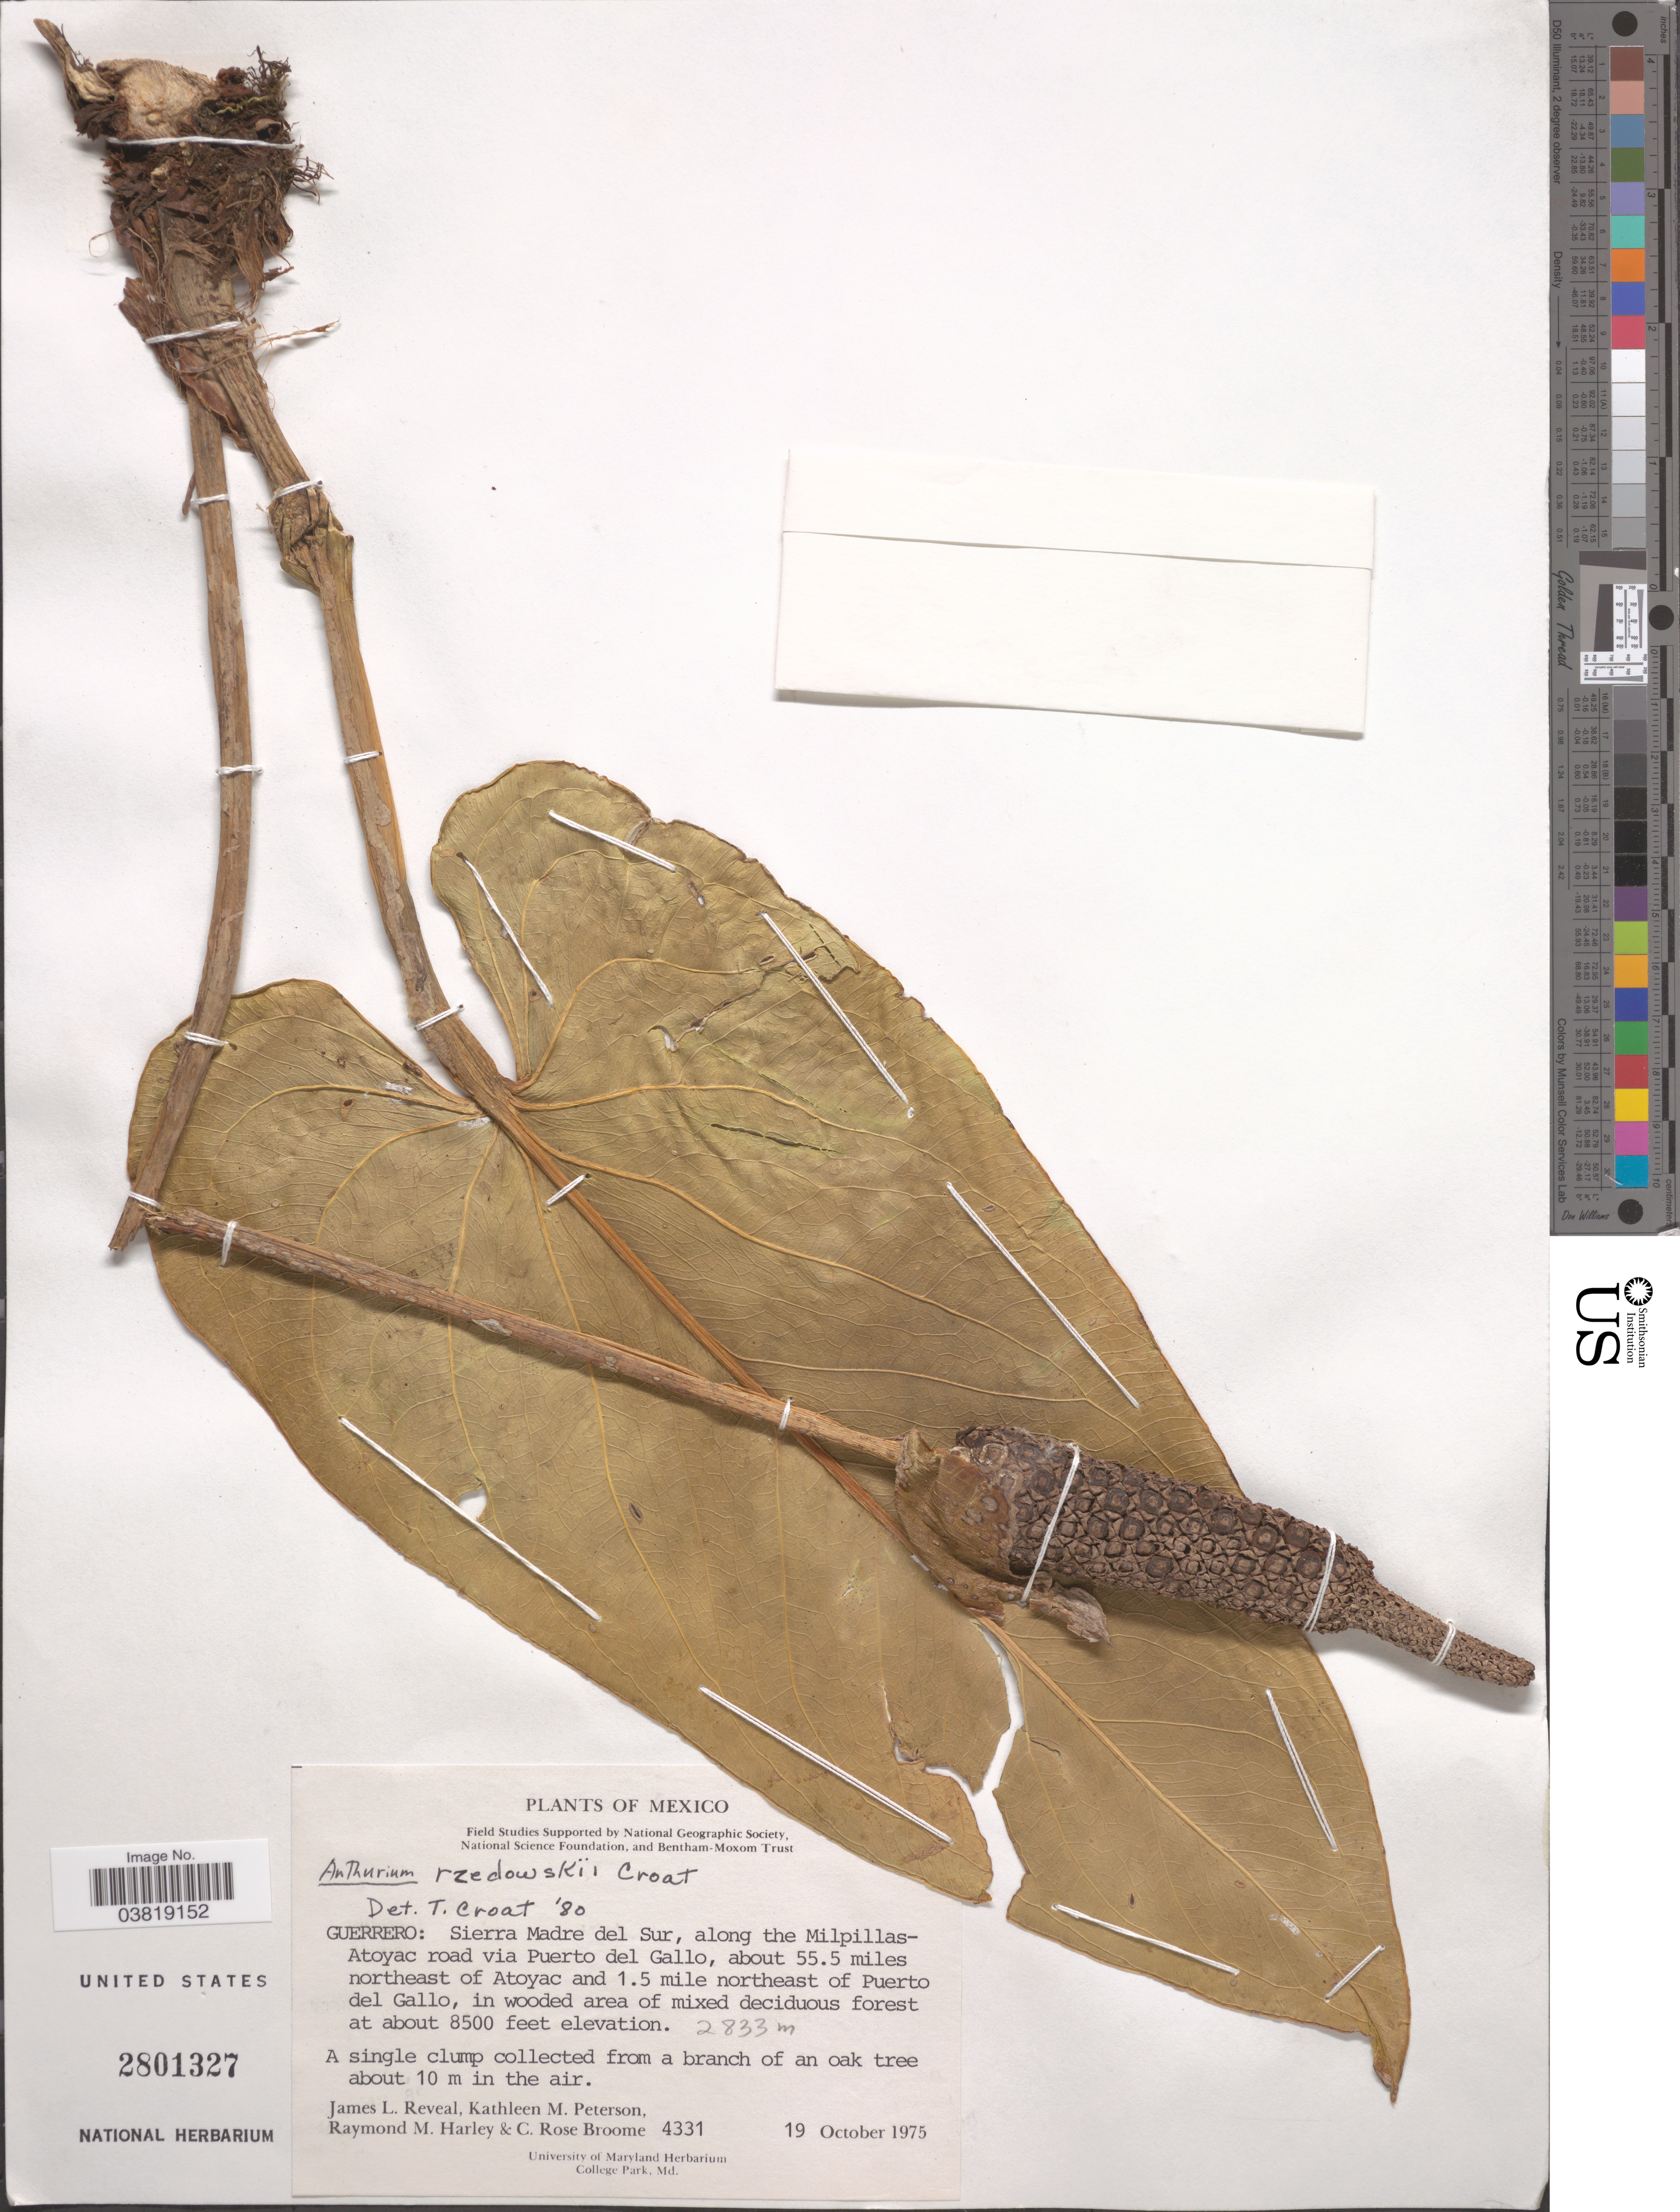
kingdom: Plantae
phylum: Tracheophyta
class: Liliopsida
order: Alismatales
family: Araceae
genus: Anthurium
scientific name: Anthurium rzedowskii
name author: Croat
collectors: J. L. Reveal, K. Peterson, R. M. Harley & C. R. Broome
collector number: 4331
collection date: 1975-10-19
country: Mexico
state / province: Guerrero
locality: Sierra Madre del Sur, along the Milpillas-Atoyac road via Puerto del Gallo, about 55.5 miles northeast of Atoyac and 1.5 mile northeast of Puerto del Gallo.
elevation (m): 2591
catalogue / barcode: US 2801327